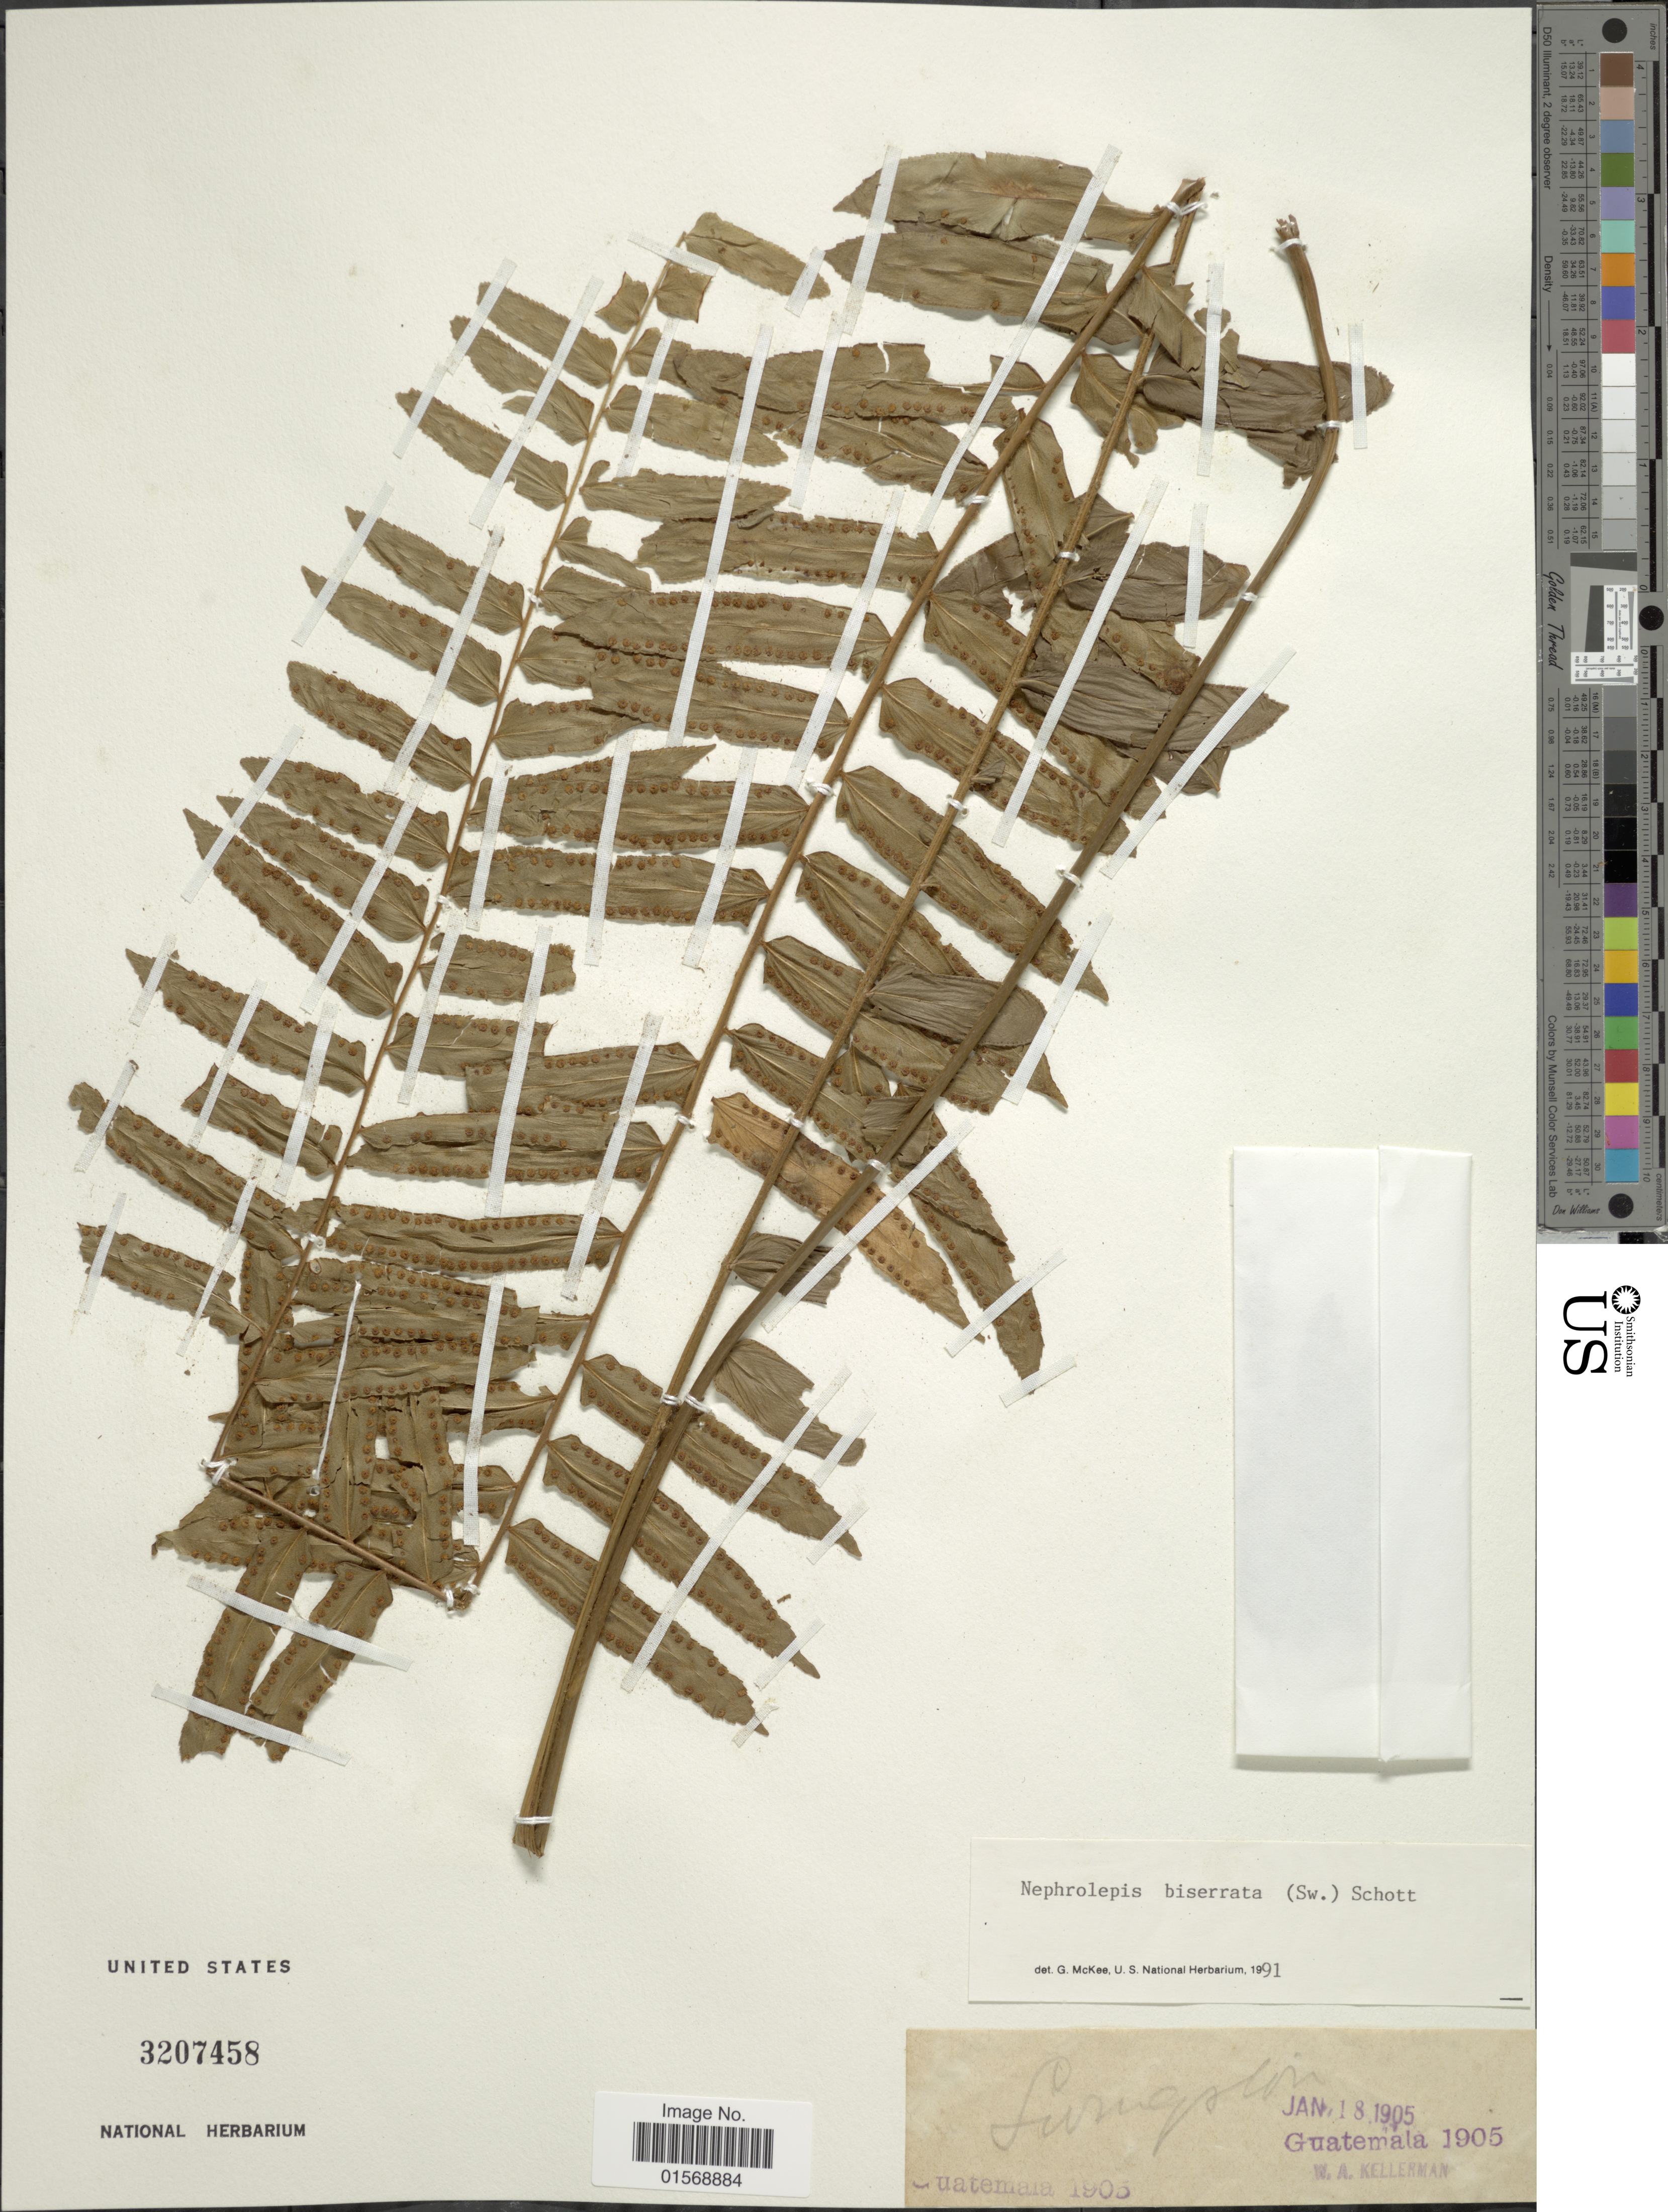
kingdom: Plantae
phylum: Tracheophyta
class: Polypodiopsida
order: Polypodiales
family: Nephrolepidaceae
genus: Nephrolepis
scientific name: Nephrolepis biserrata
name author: (Sw.) Schott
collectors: W. Kellerman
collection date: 1905-01-18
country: Guatemala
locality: Guatemala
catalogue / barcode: US 3207458